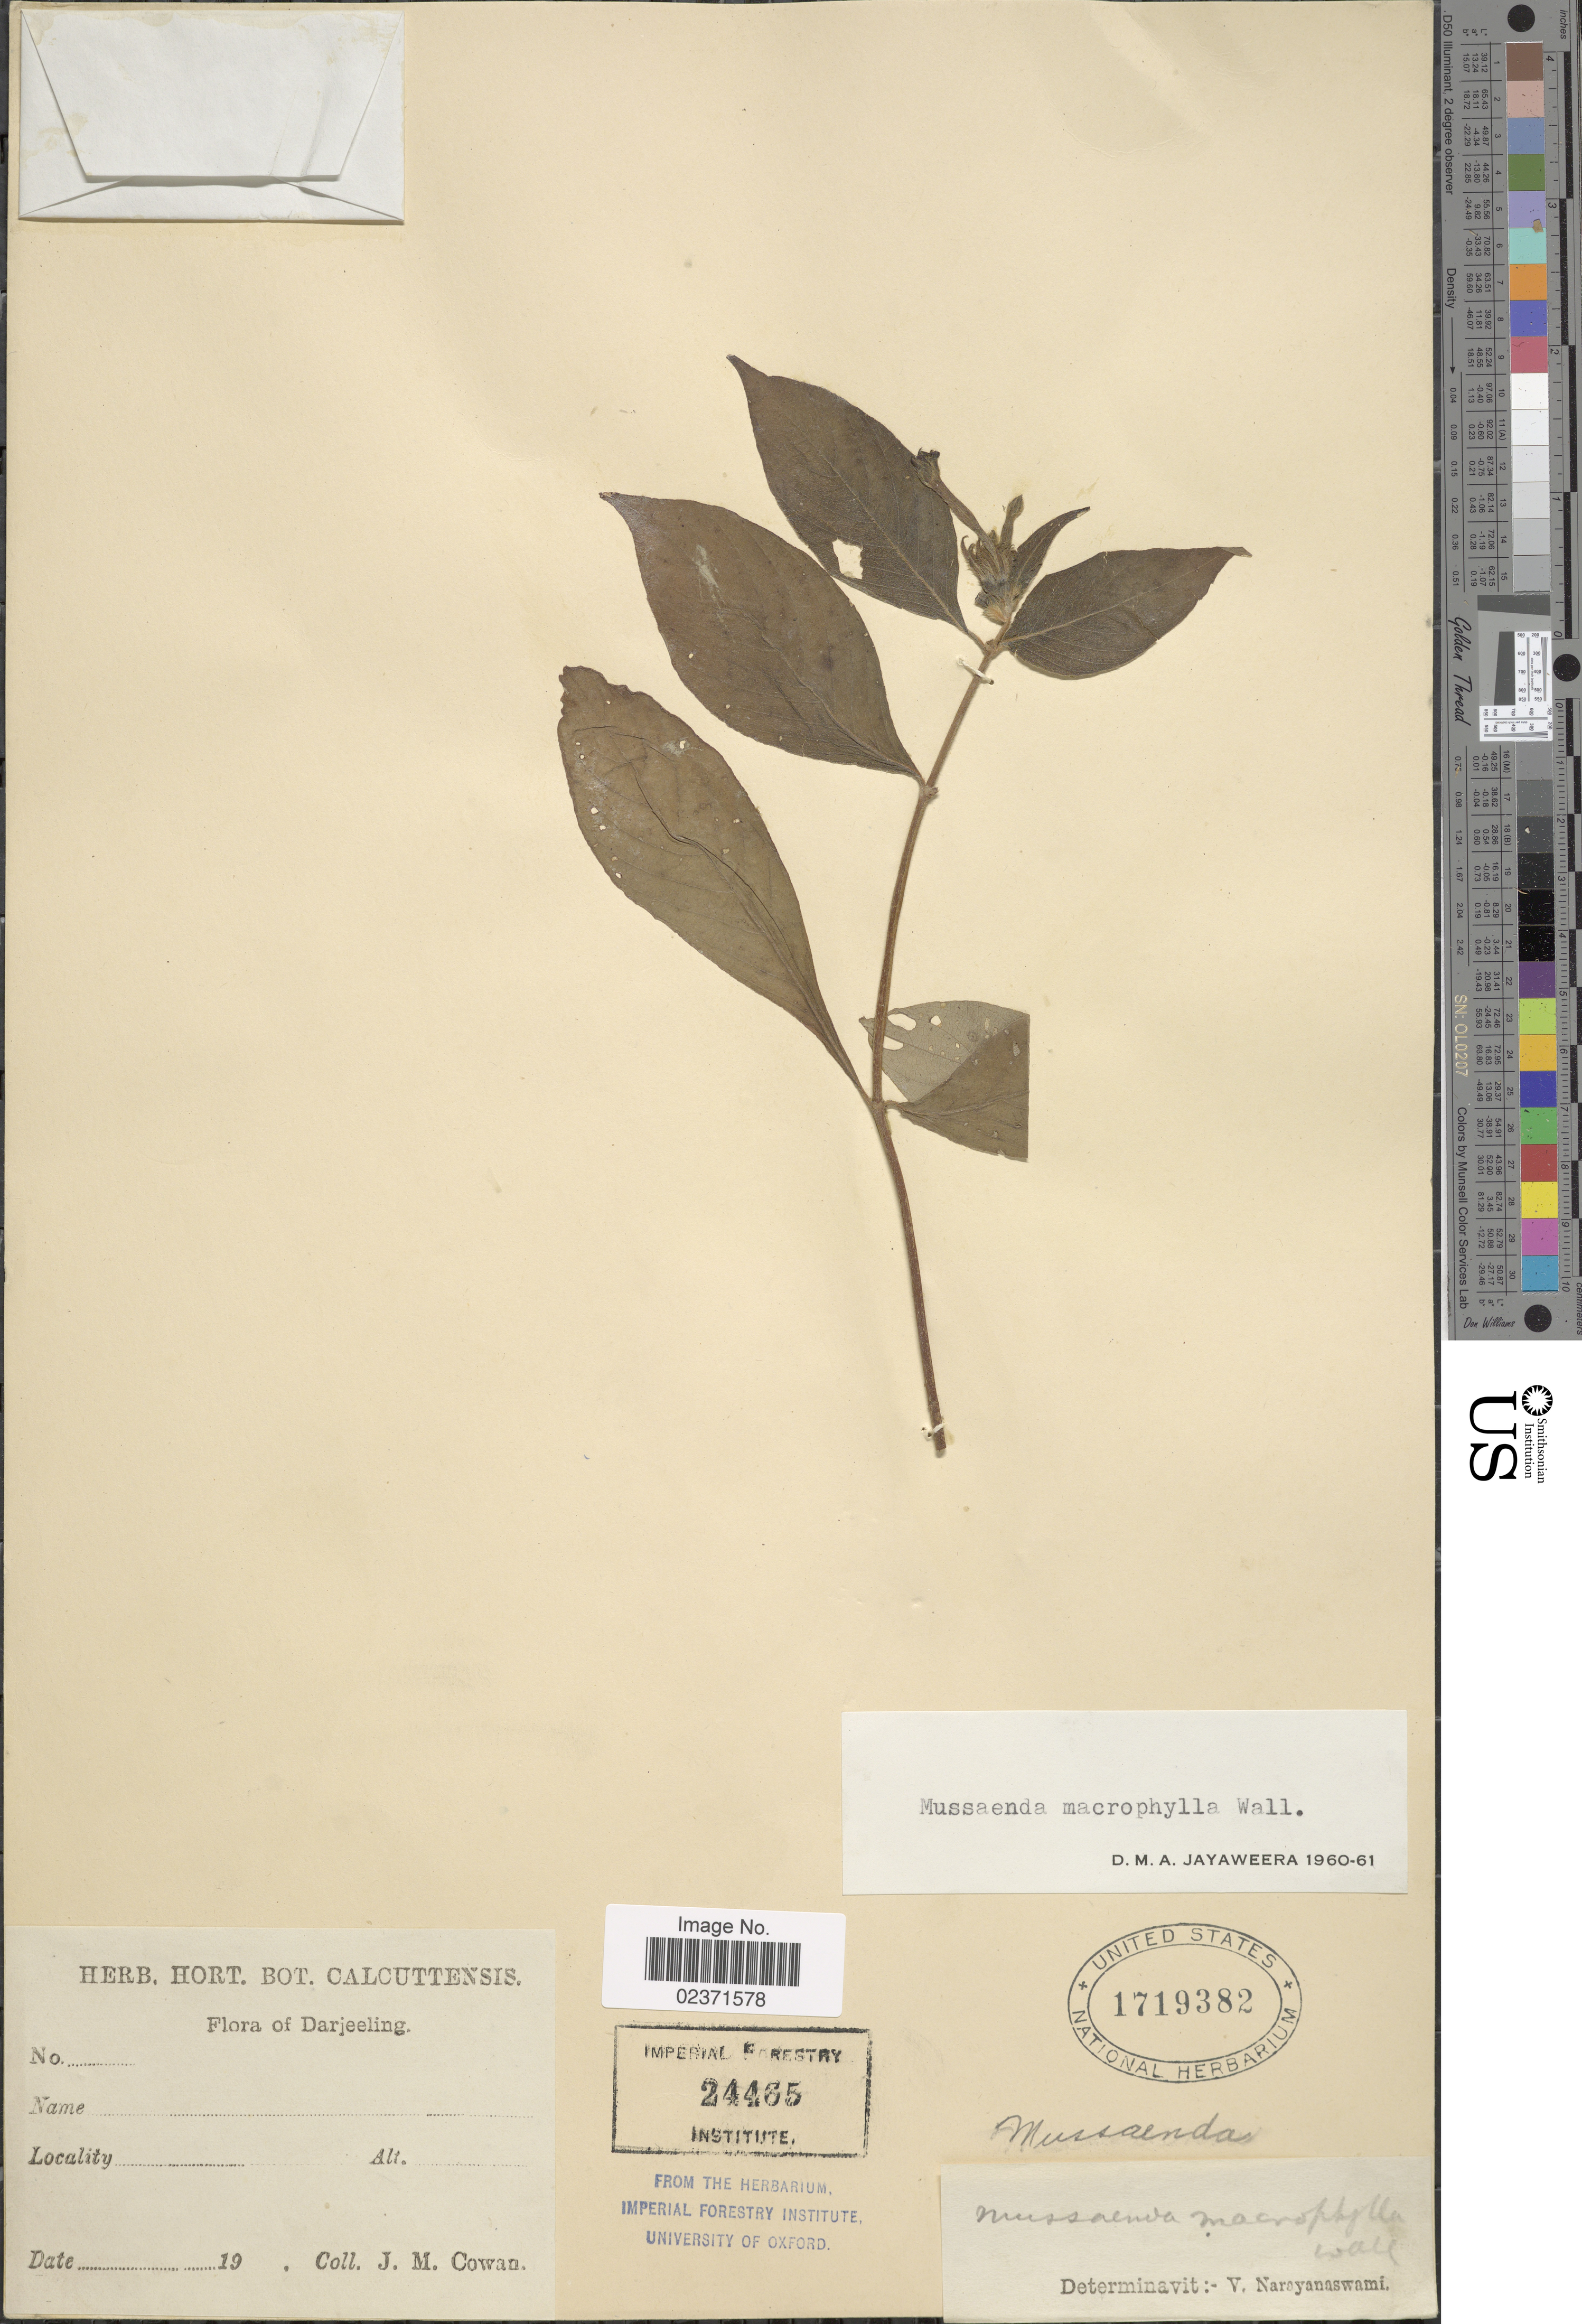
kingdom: Plantae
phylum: Tracheophyta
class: Magnoliopsida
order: Gentianales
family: Rubiaceae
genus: Mussaenda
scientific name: Mussaenda macrophylla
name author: Wall.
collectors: J. M. Cowan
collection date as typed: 19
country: India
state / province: West Bengal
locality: Darjeeling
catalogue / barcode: US 1719382